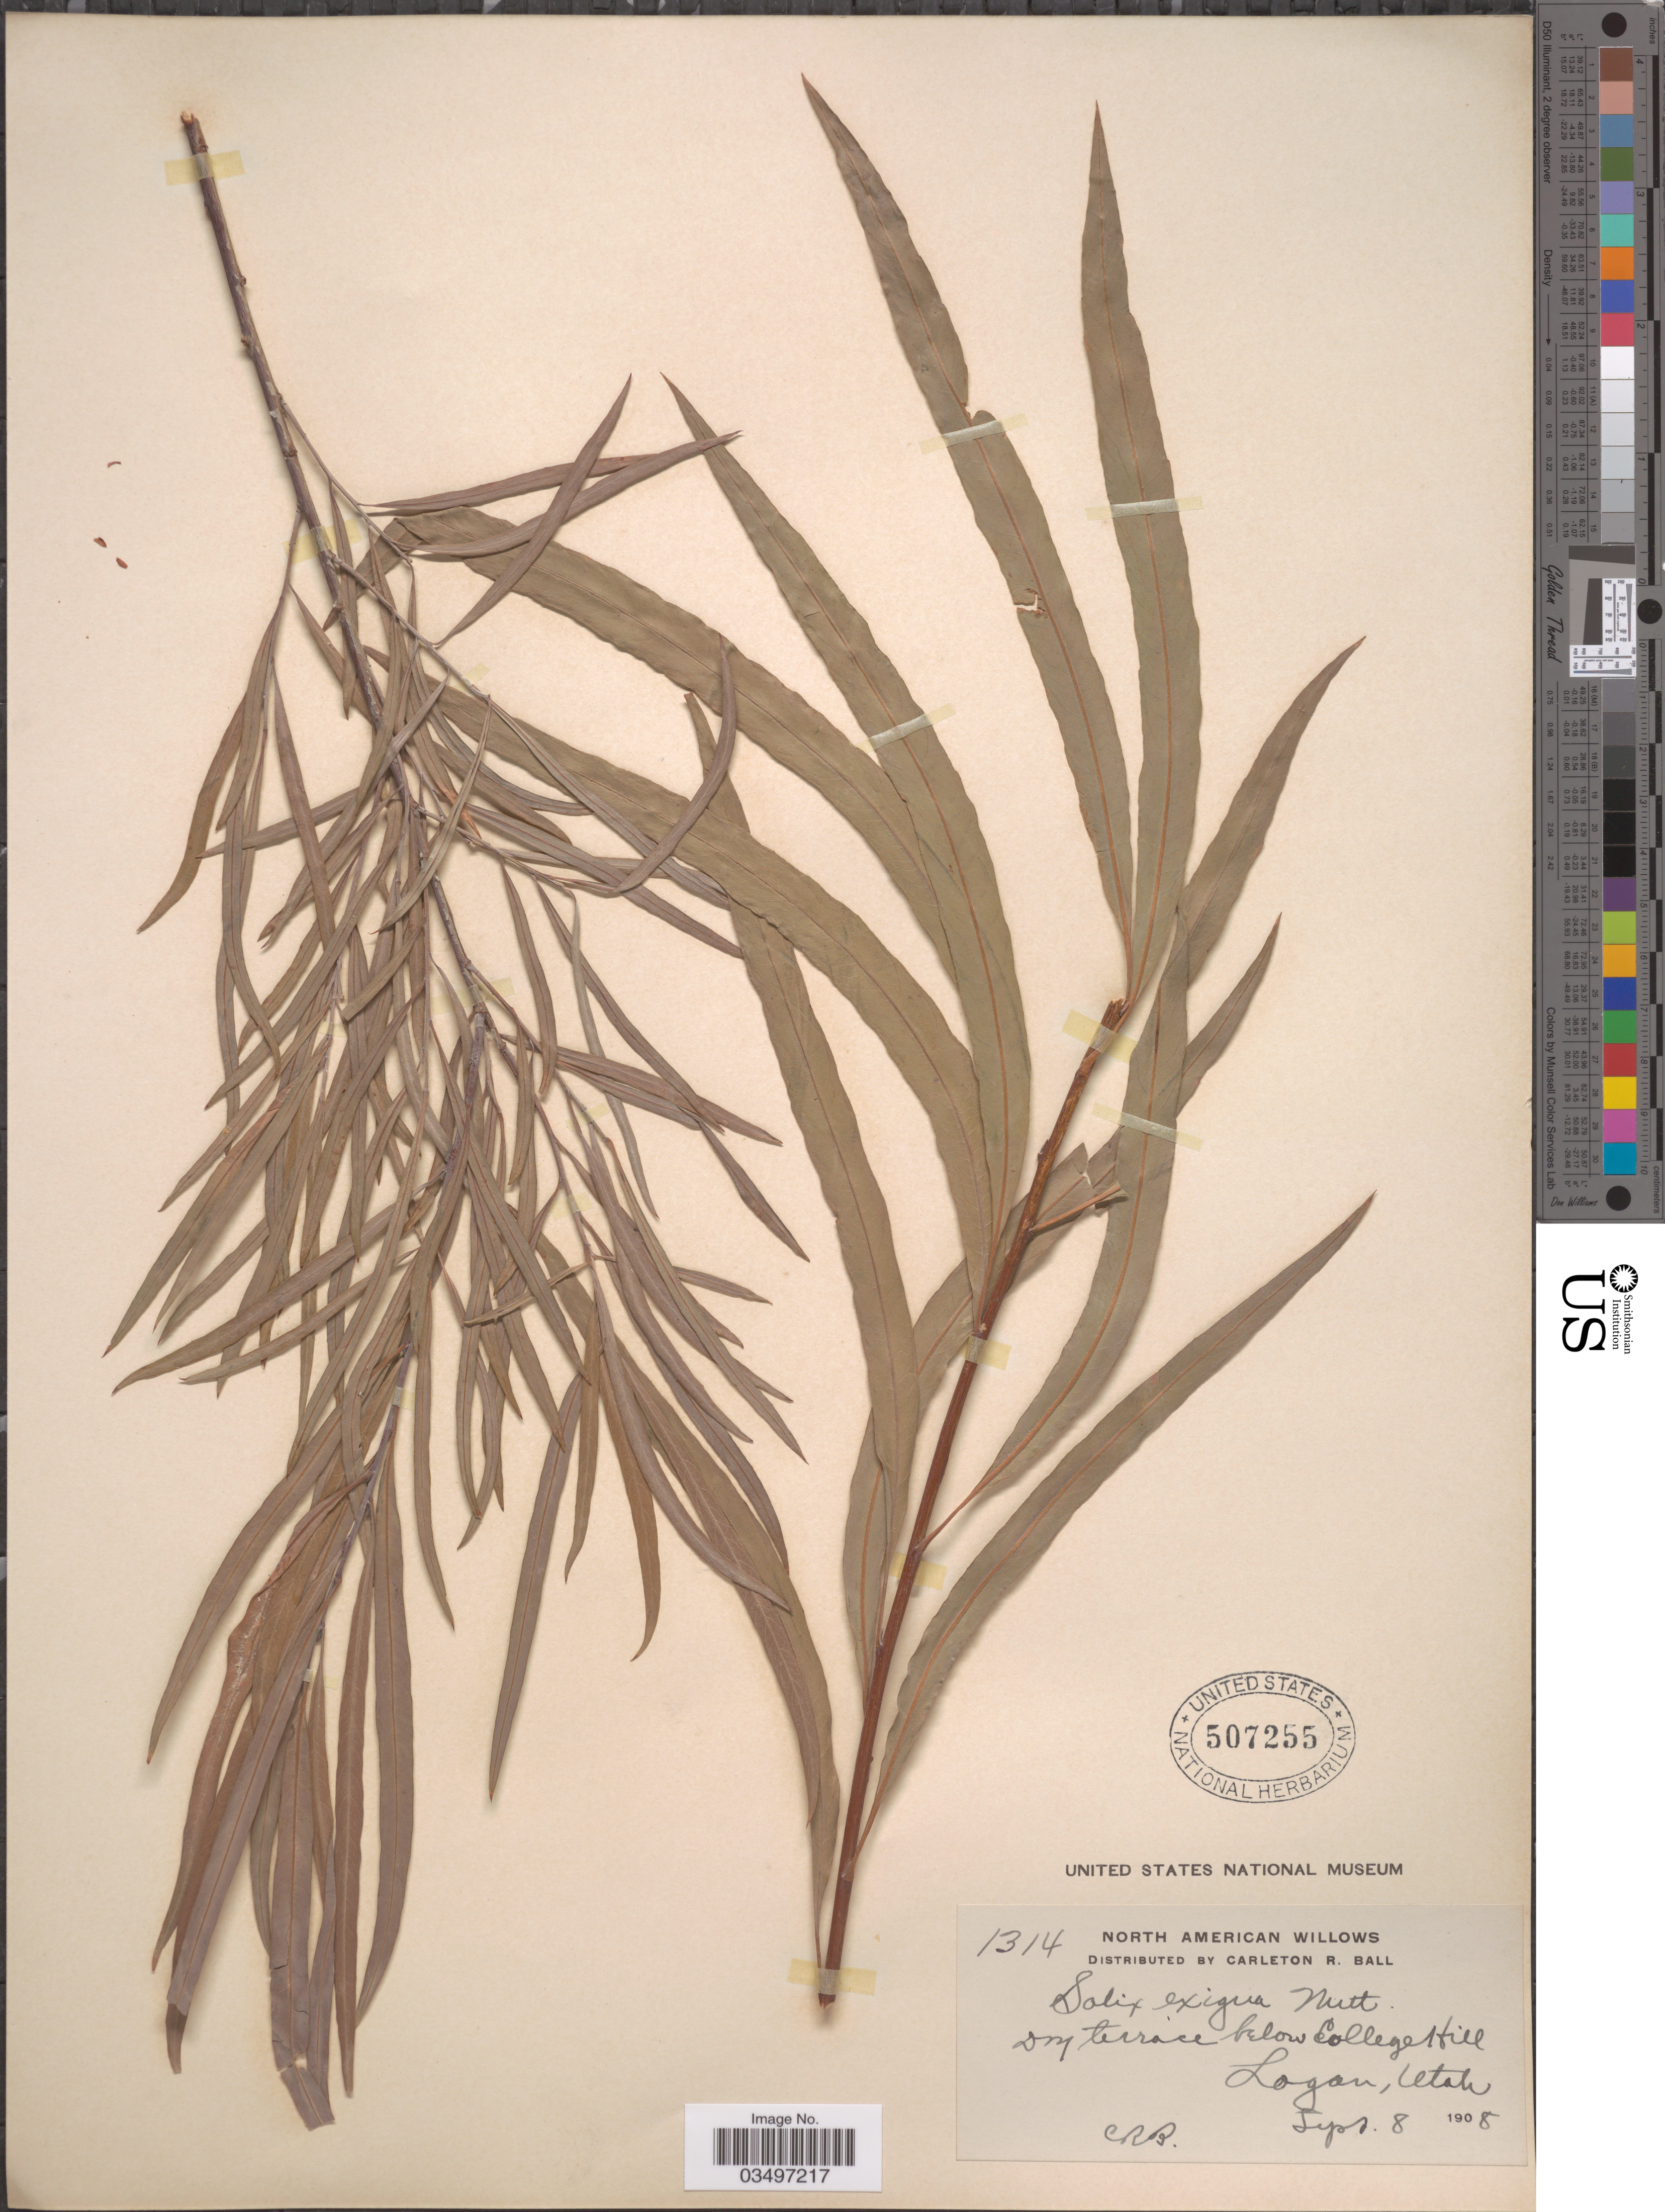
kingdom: Plantae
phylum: Tracheophyta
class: Magnoliopsida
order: Malpighiales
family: Salicaceae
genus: Salix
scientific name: Salix exigua var. virens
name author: Rowlee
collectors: C. R. Ball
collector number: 1314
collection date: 1908-09-08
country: United States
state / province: Utah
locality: Dry terrace below College Hill Logan.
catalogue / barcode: US 507255